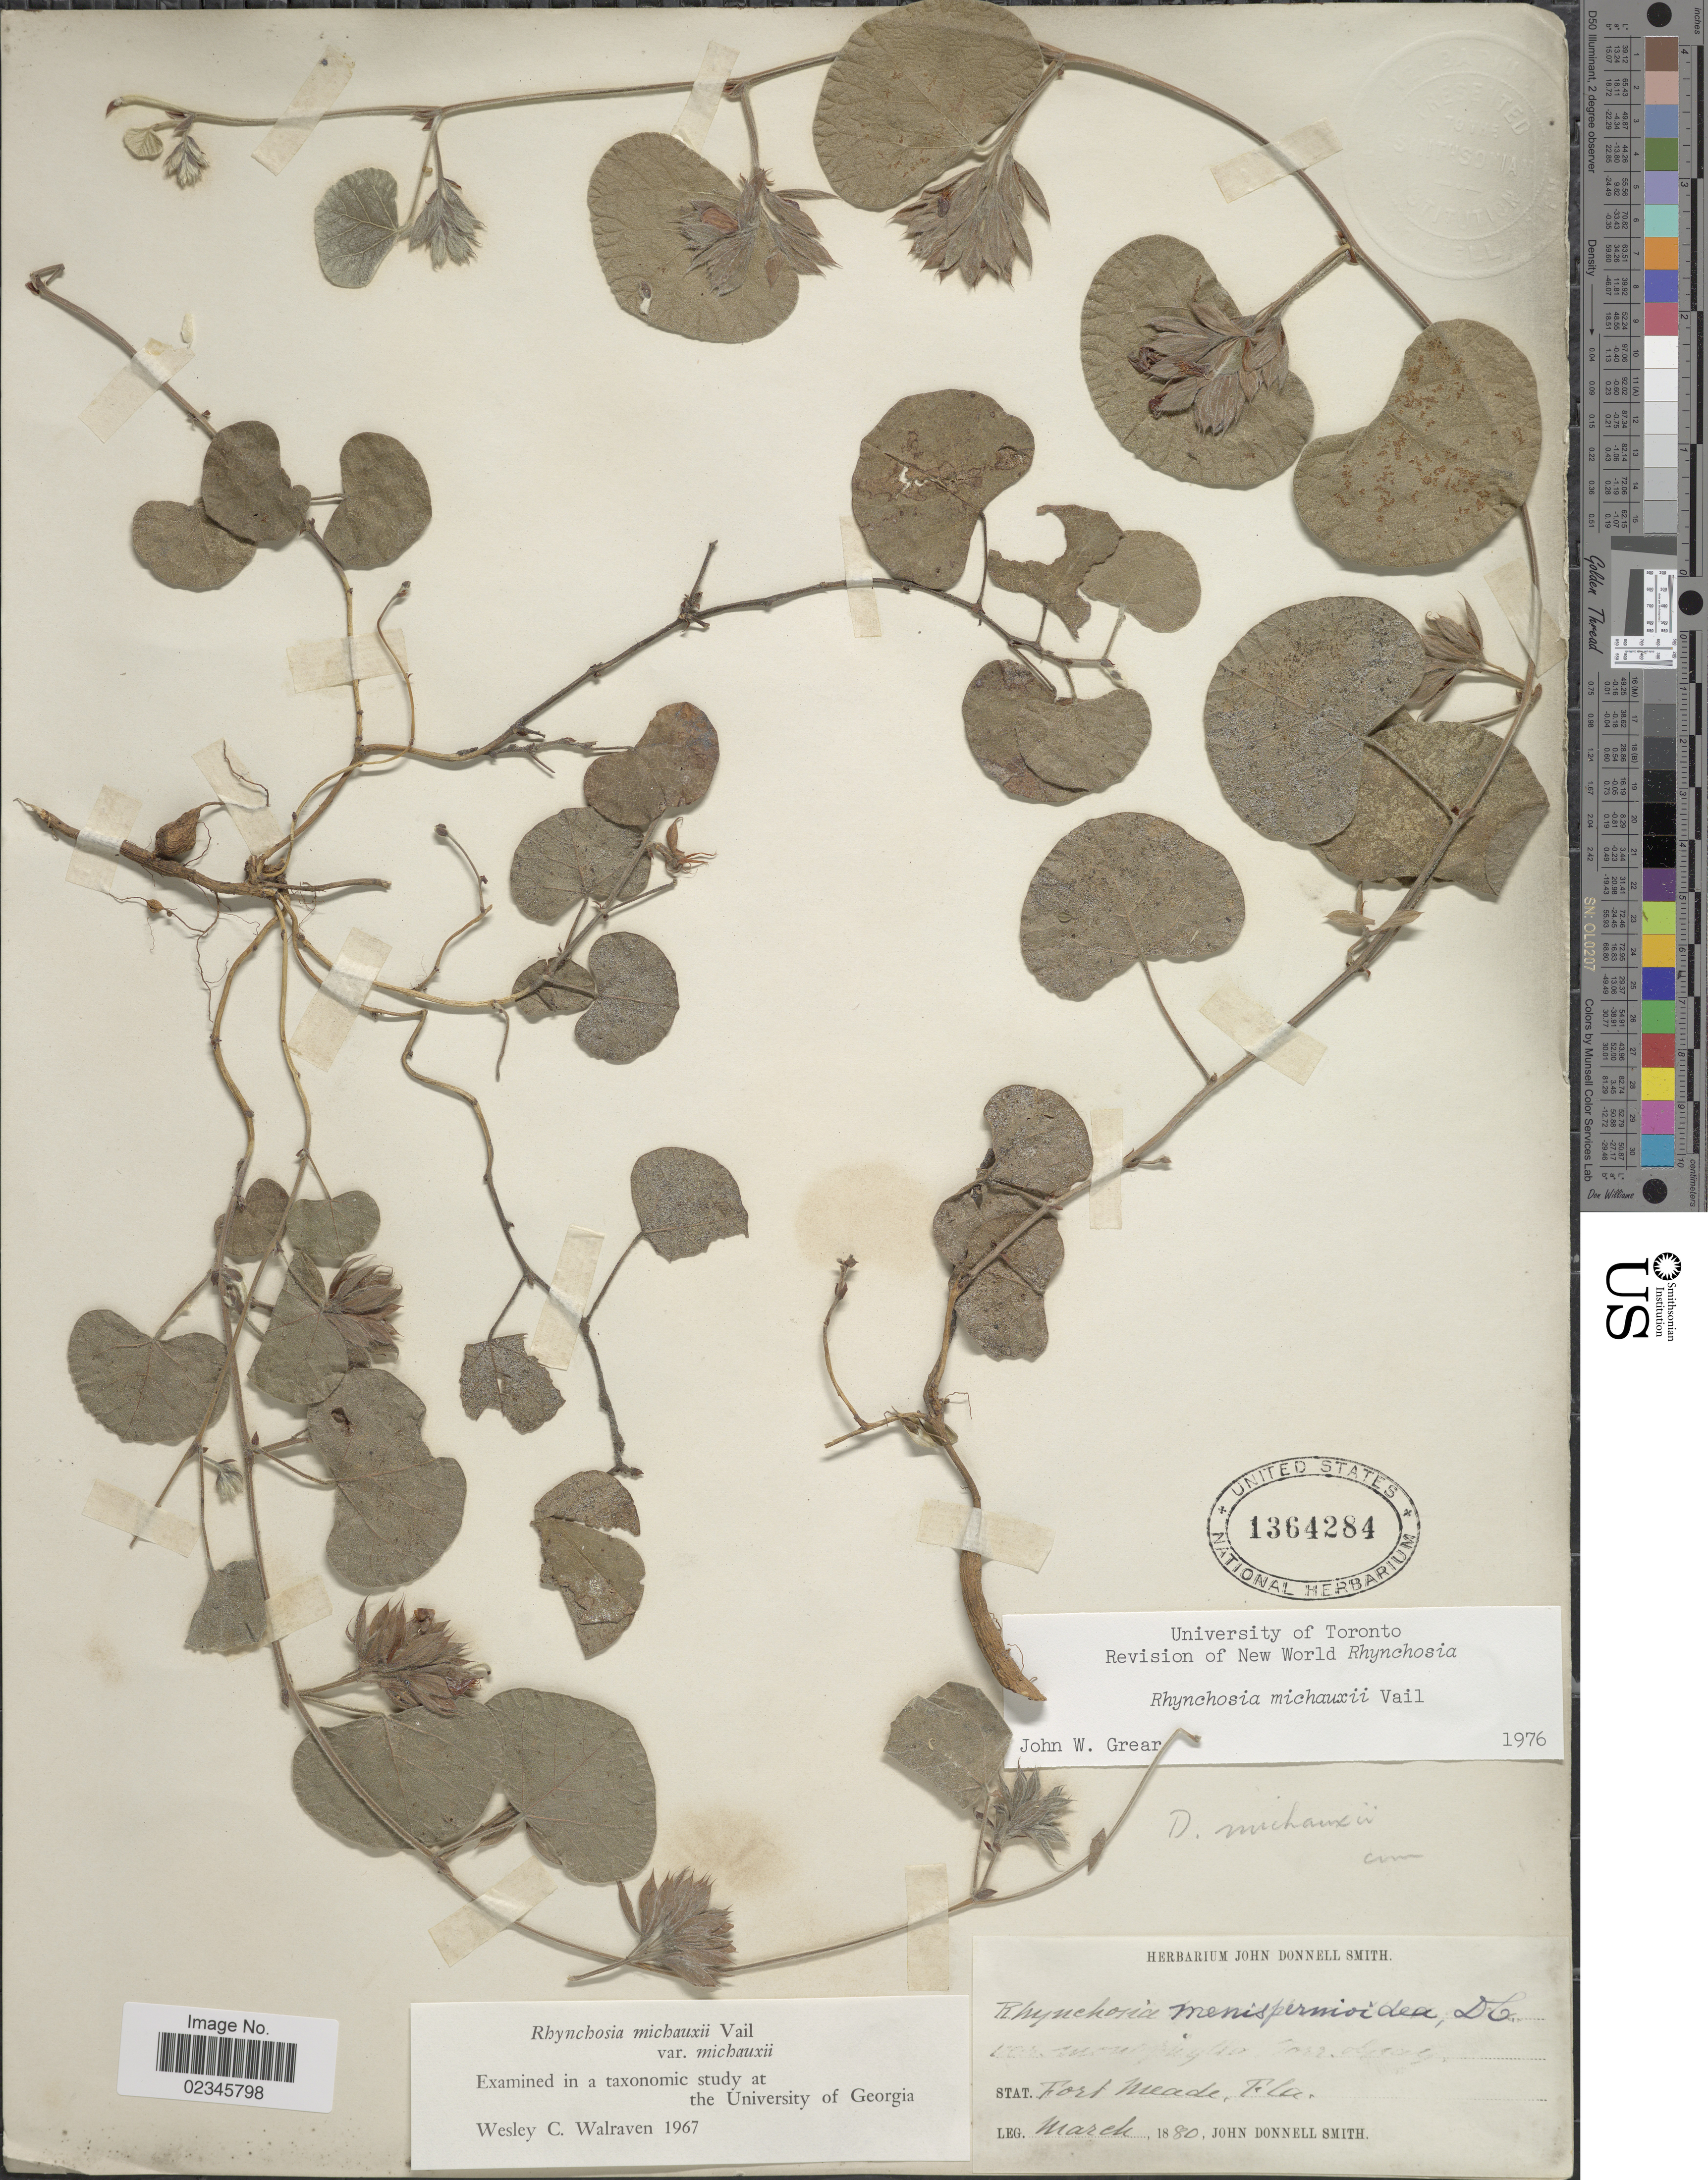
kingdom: Plantae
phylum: Tracheophyta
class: Magnoliopsida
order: Fabales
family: Fabaceae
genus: Rhynchosia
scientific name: Rhynchosia michauxii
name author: Vail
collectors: J. Donnell Smith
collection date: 1880-03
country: United States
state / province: Florida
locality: Fort Meade.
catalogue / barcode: US 1364284